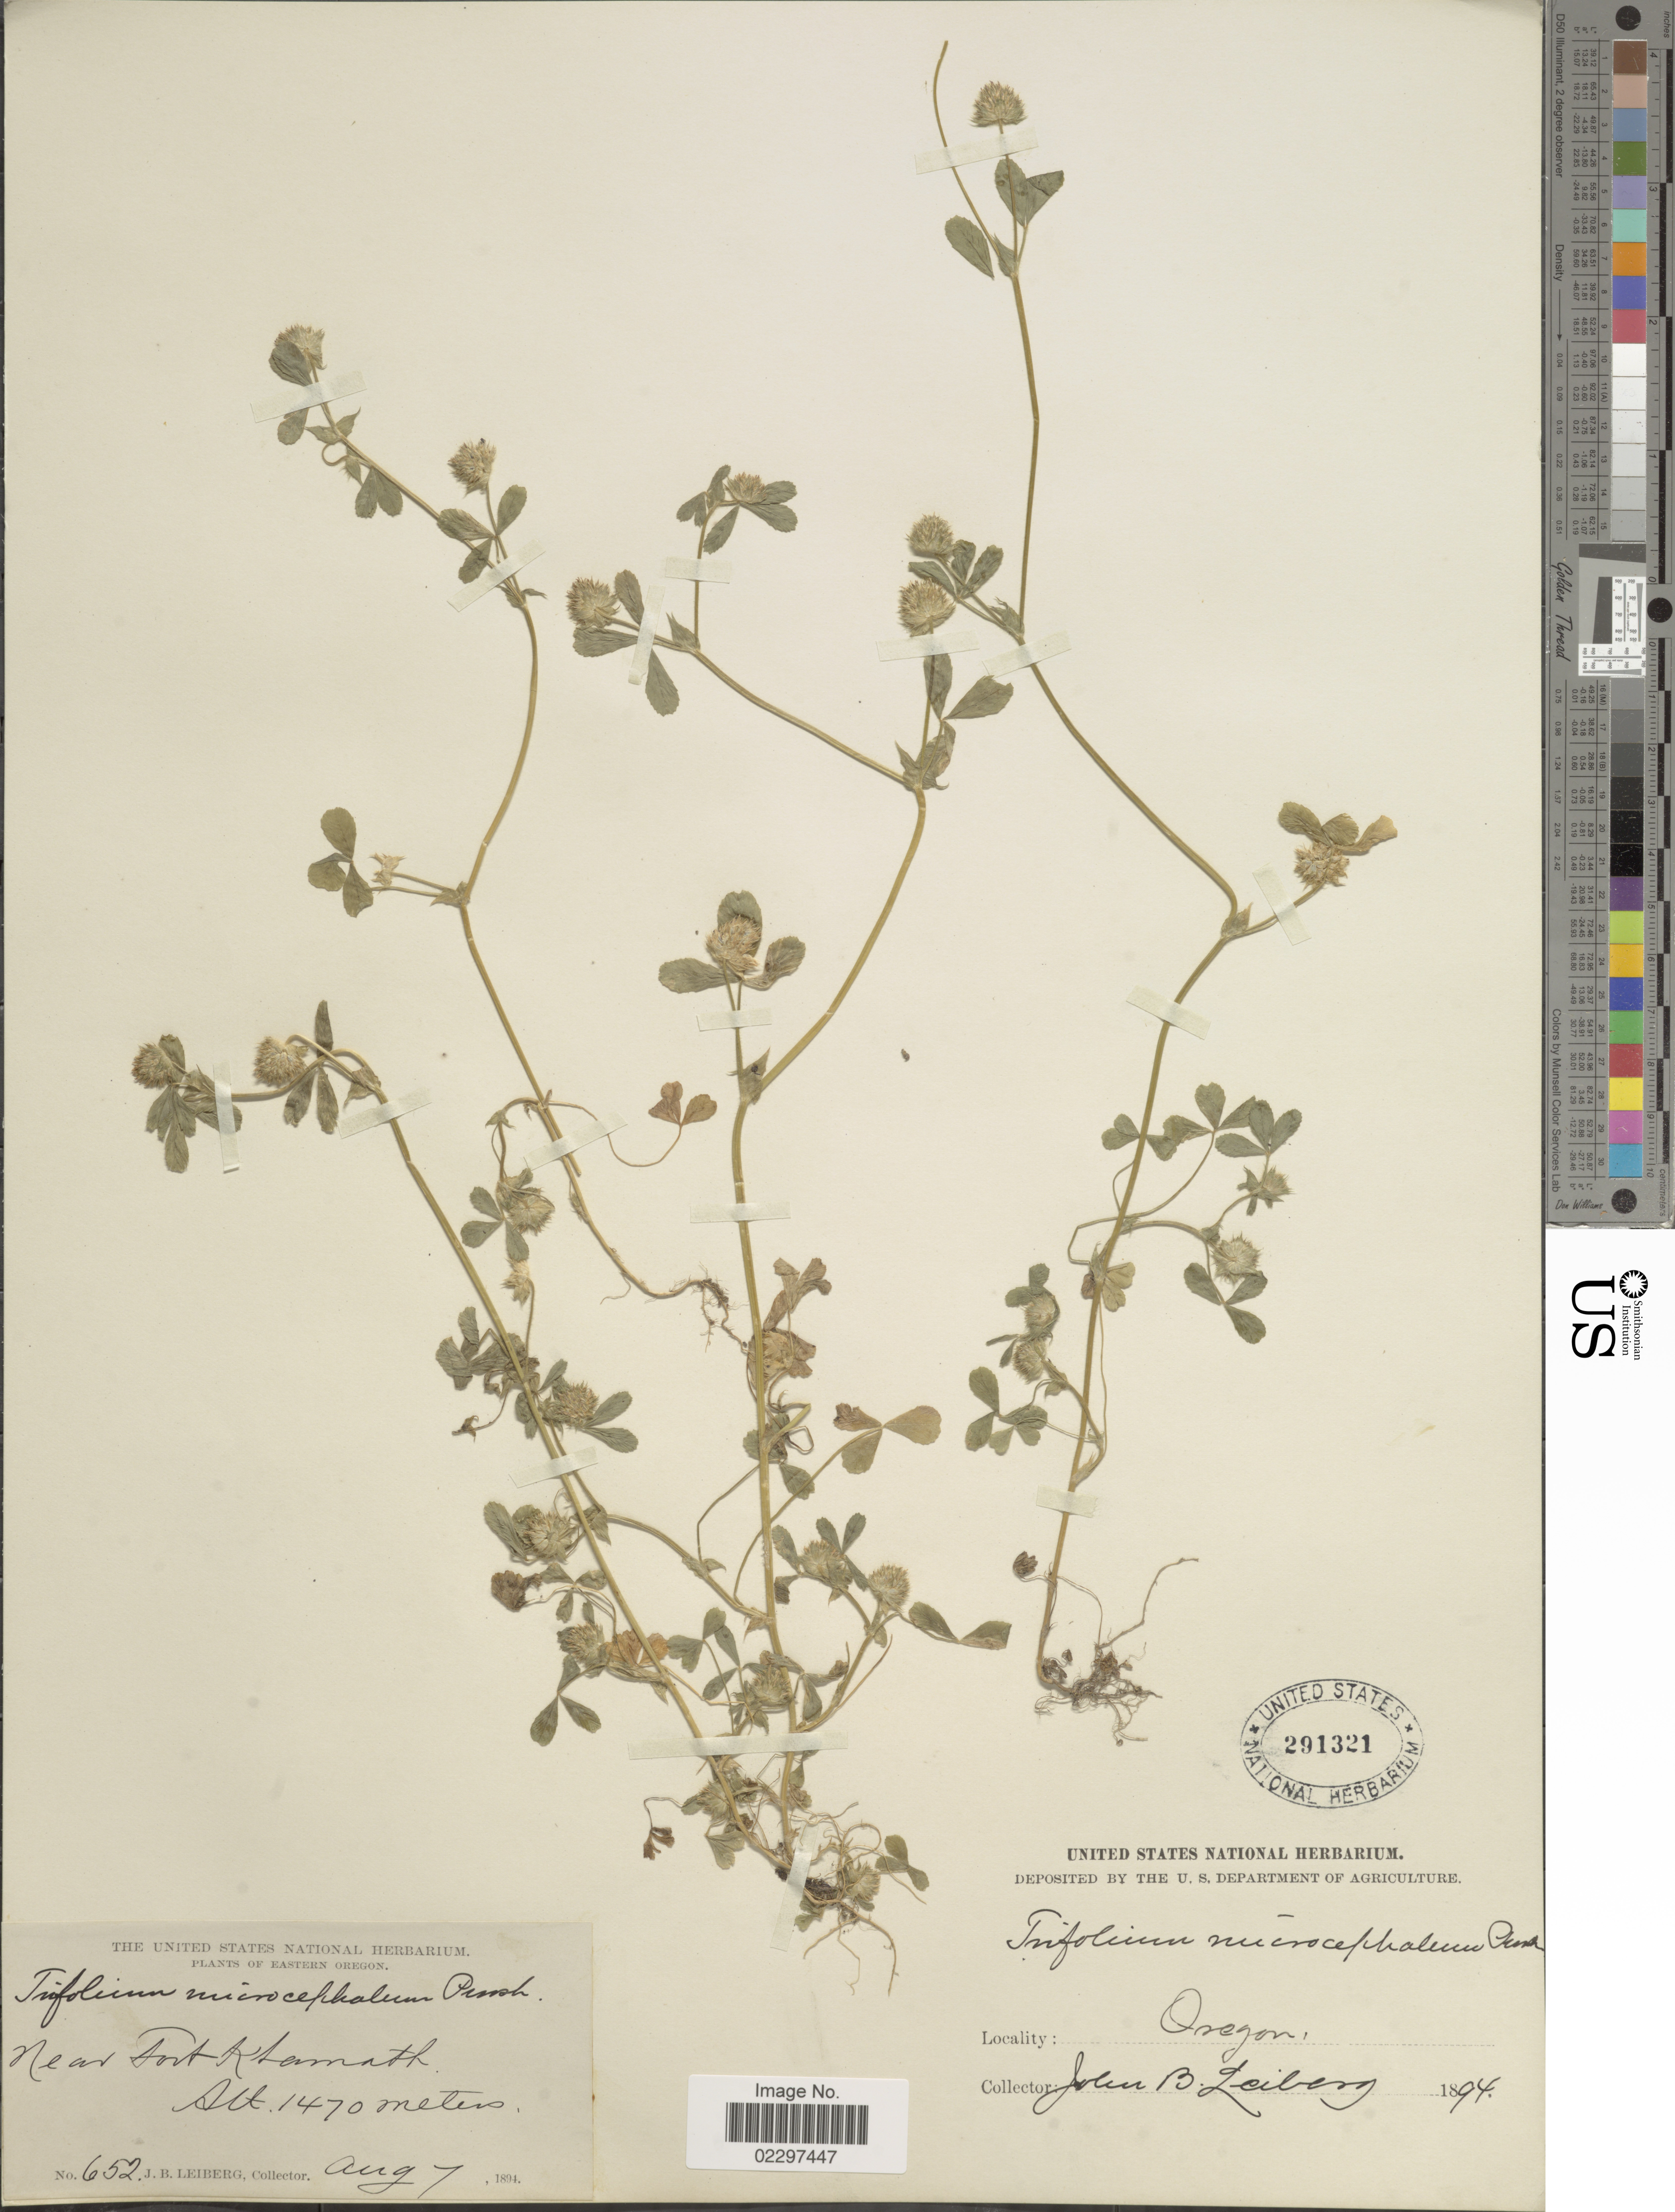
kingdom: Plantae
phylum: Tracheophyta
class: Magnoliopsida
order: Fabales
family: Fabaceae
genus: Trifolium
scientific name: Trifolium microcephalum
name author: Pursh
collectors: J. B. Leiberg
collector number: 652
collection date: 1894-08-07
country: United States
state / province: Oregon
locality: Eastern Oregon. Near Fort Klamath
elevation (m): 1470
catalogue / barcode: US 291321